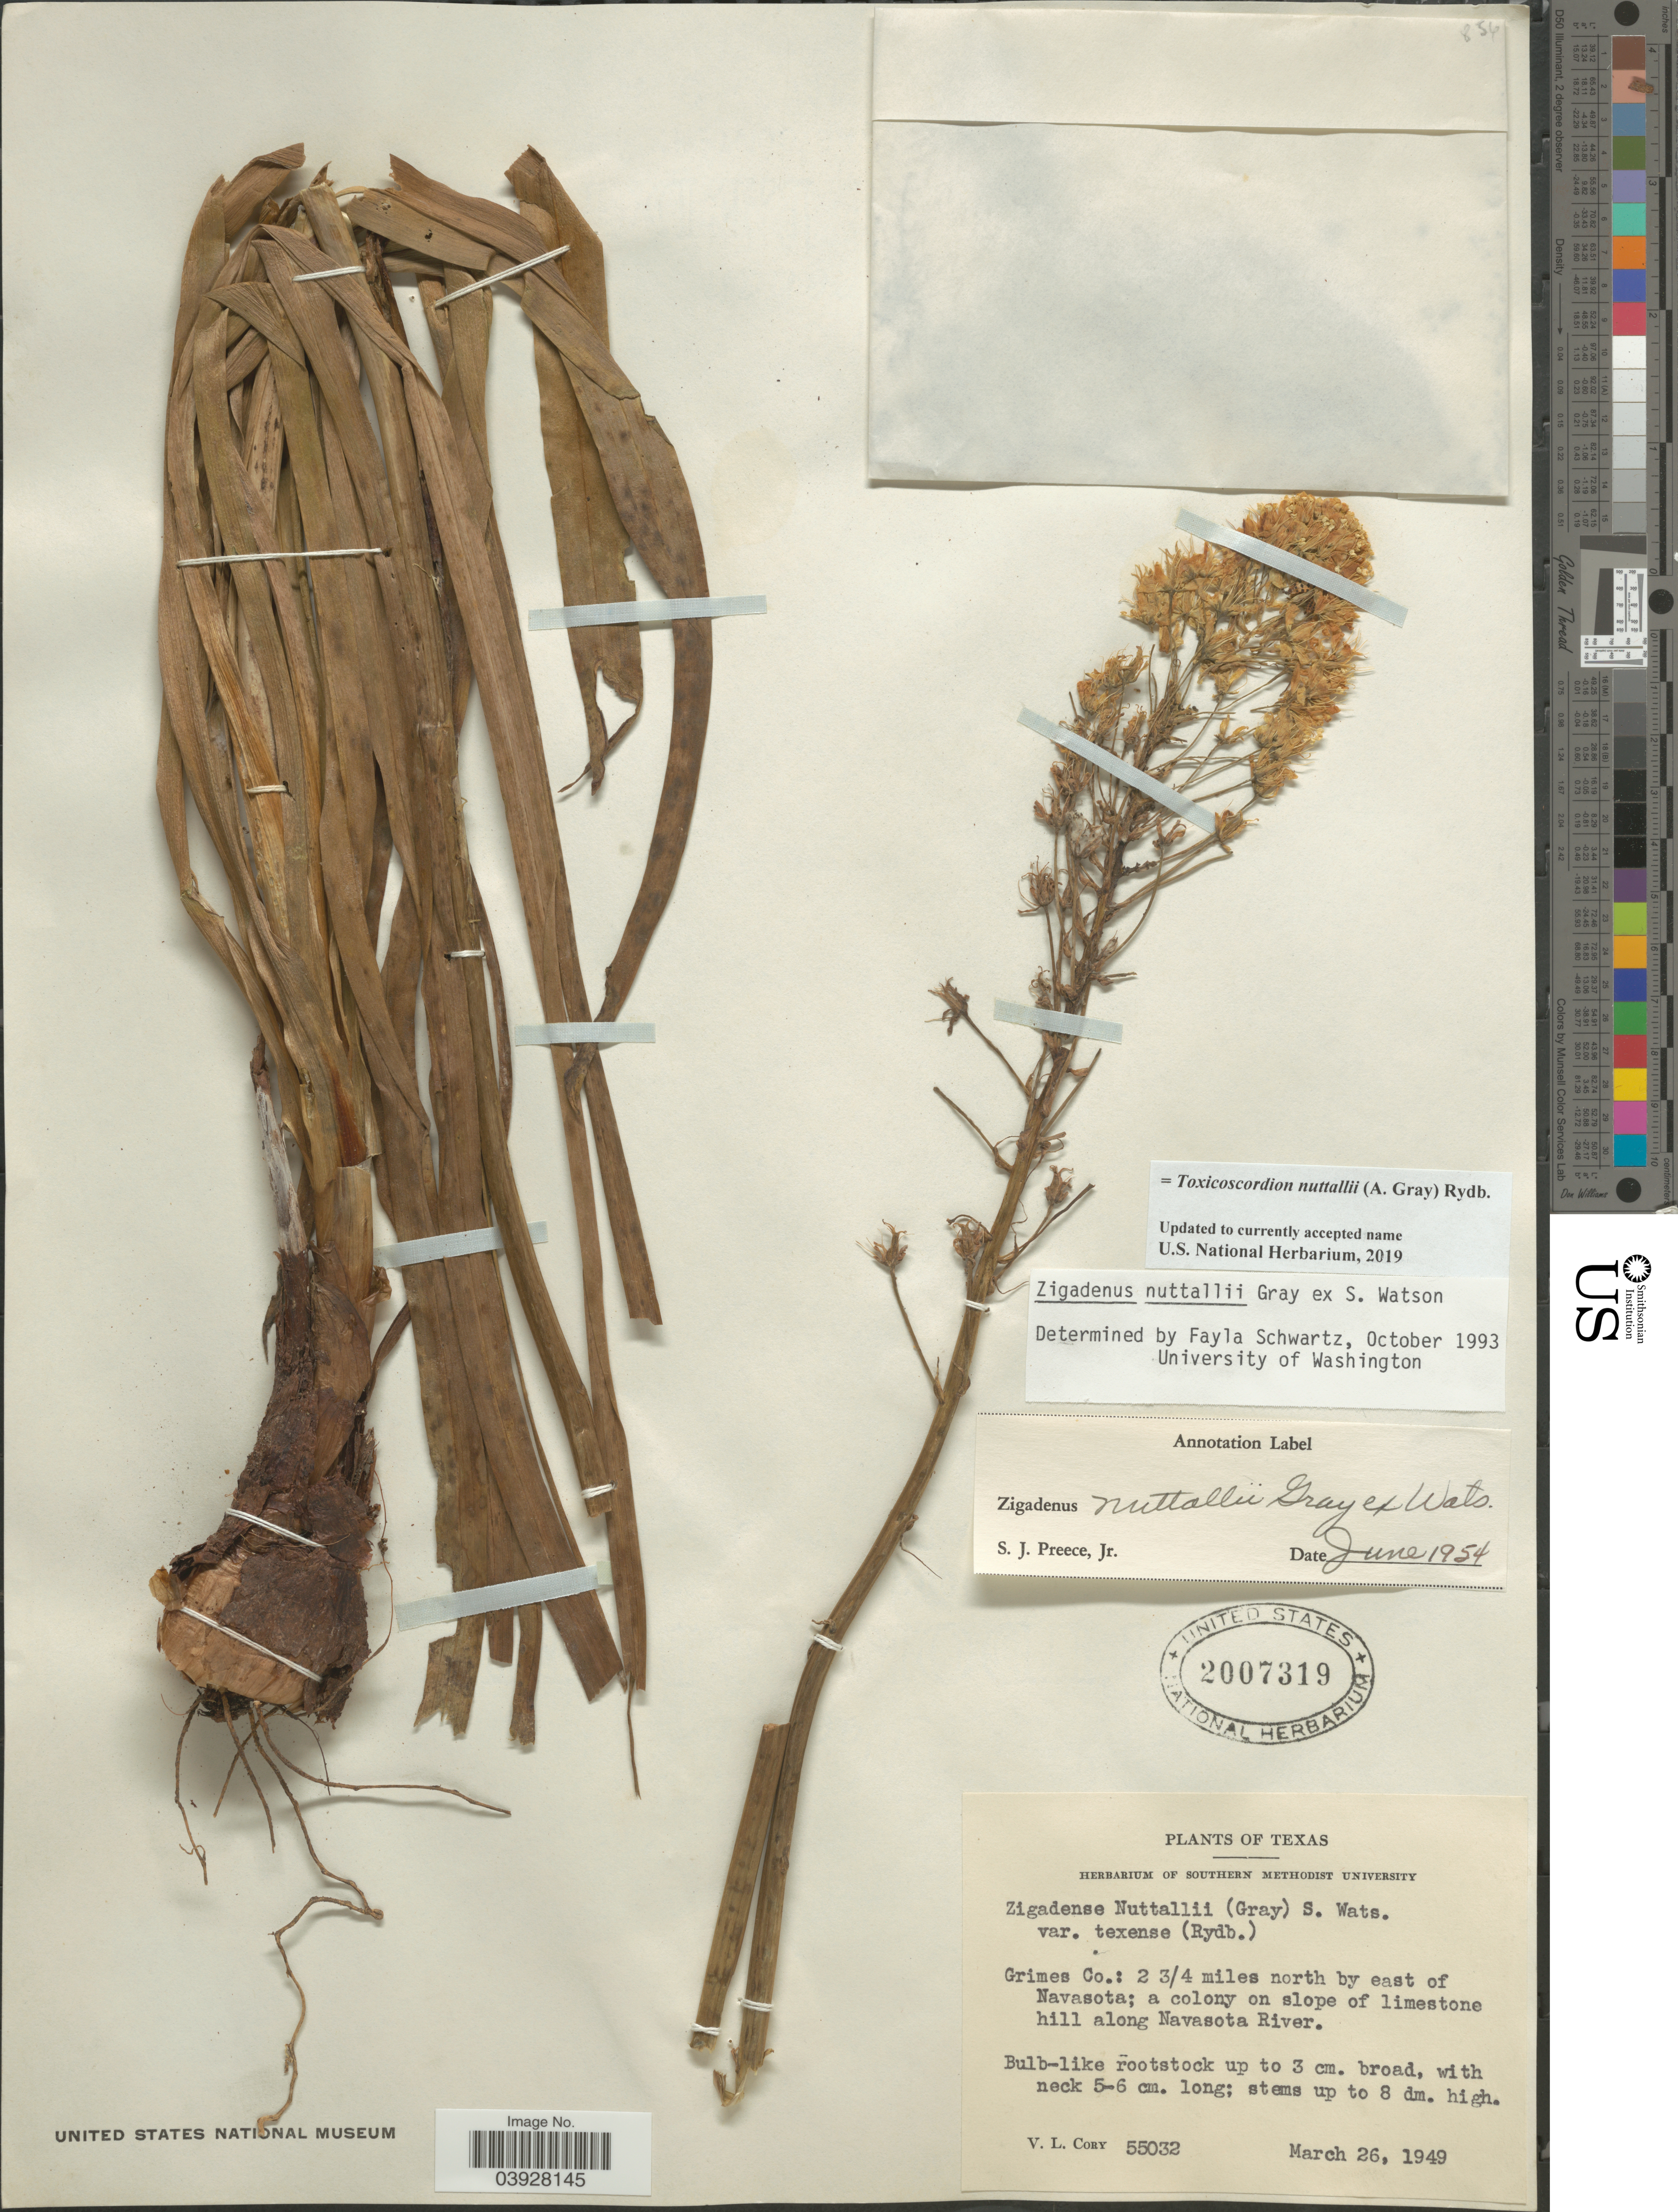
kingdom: Plantae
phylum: Tracheophyta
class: Liliopsida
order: Liliales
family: Melanthiaceae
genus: Toxicoscordion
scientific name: Toxicoscordion nuttallii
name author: (A. Gray) Rydb.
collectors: V. Cory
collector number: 55032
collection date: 1949-03-26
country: United States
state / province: Texas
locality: Grimes Co.: 2 3/4 miles north by east of Navasota: a colony on slope of limestone hill along Navasota River.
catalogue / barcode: US 2007319